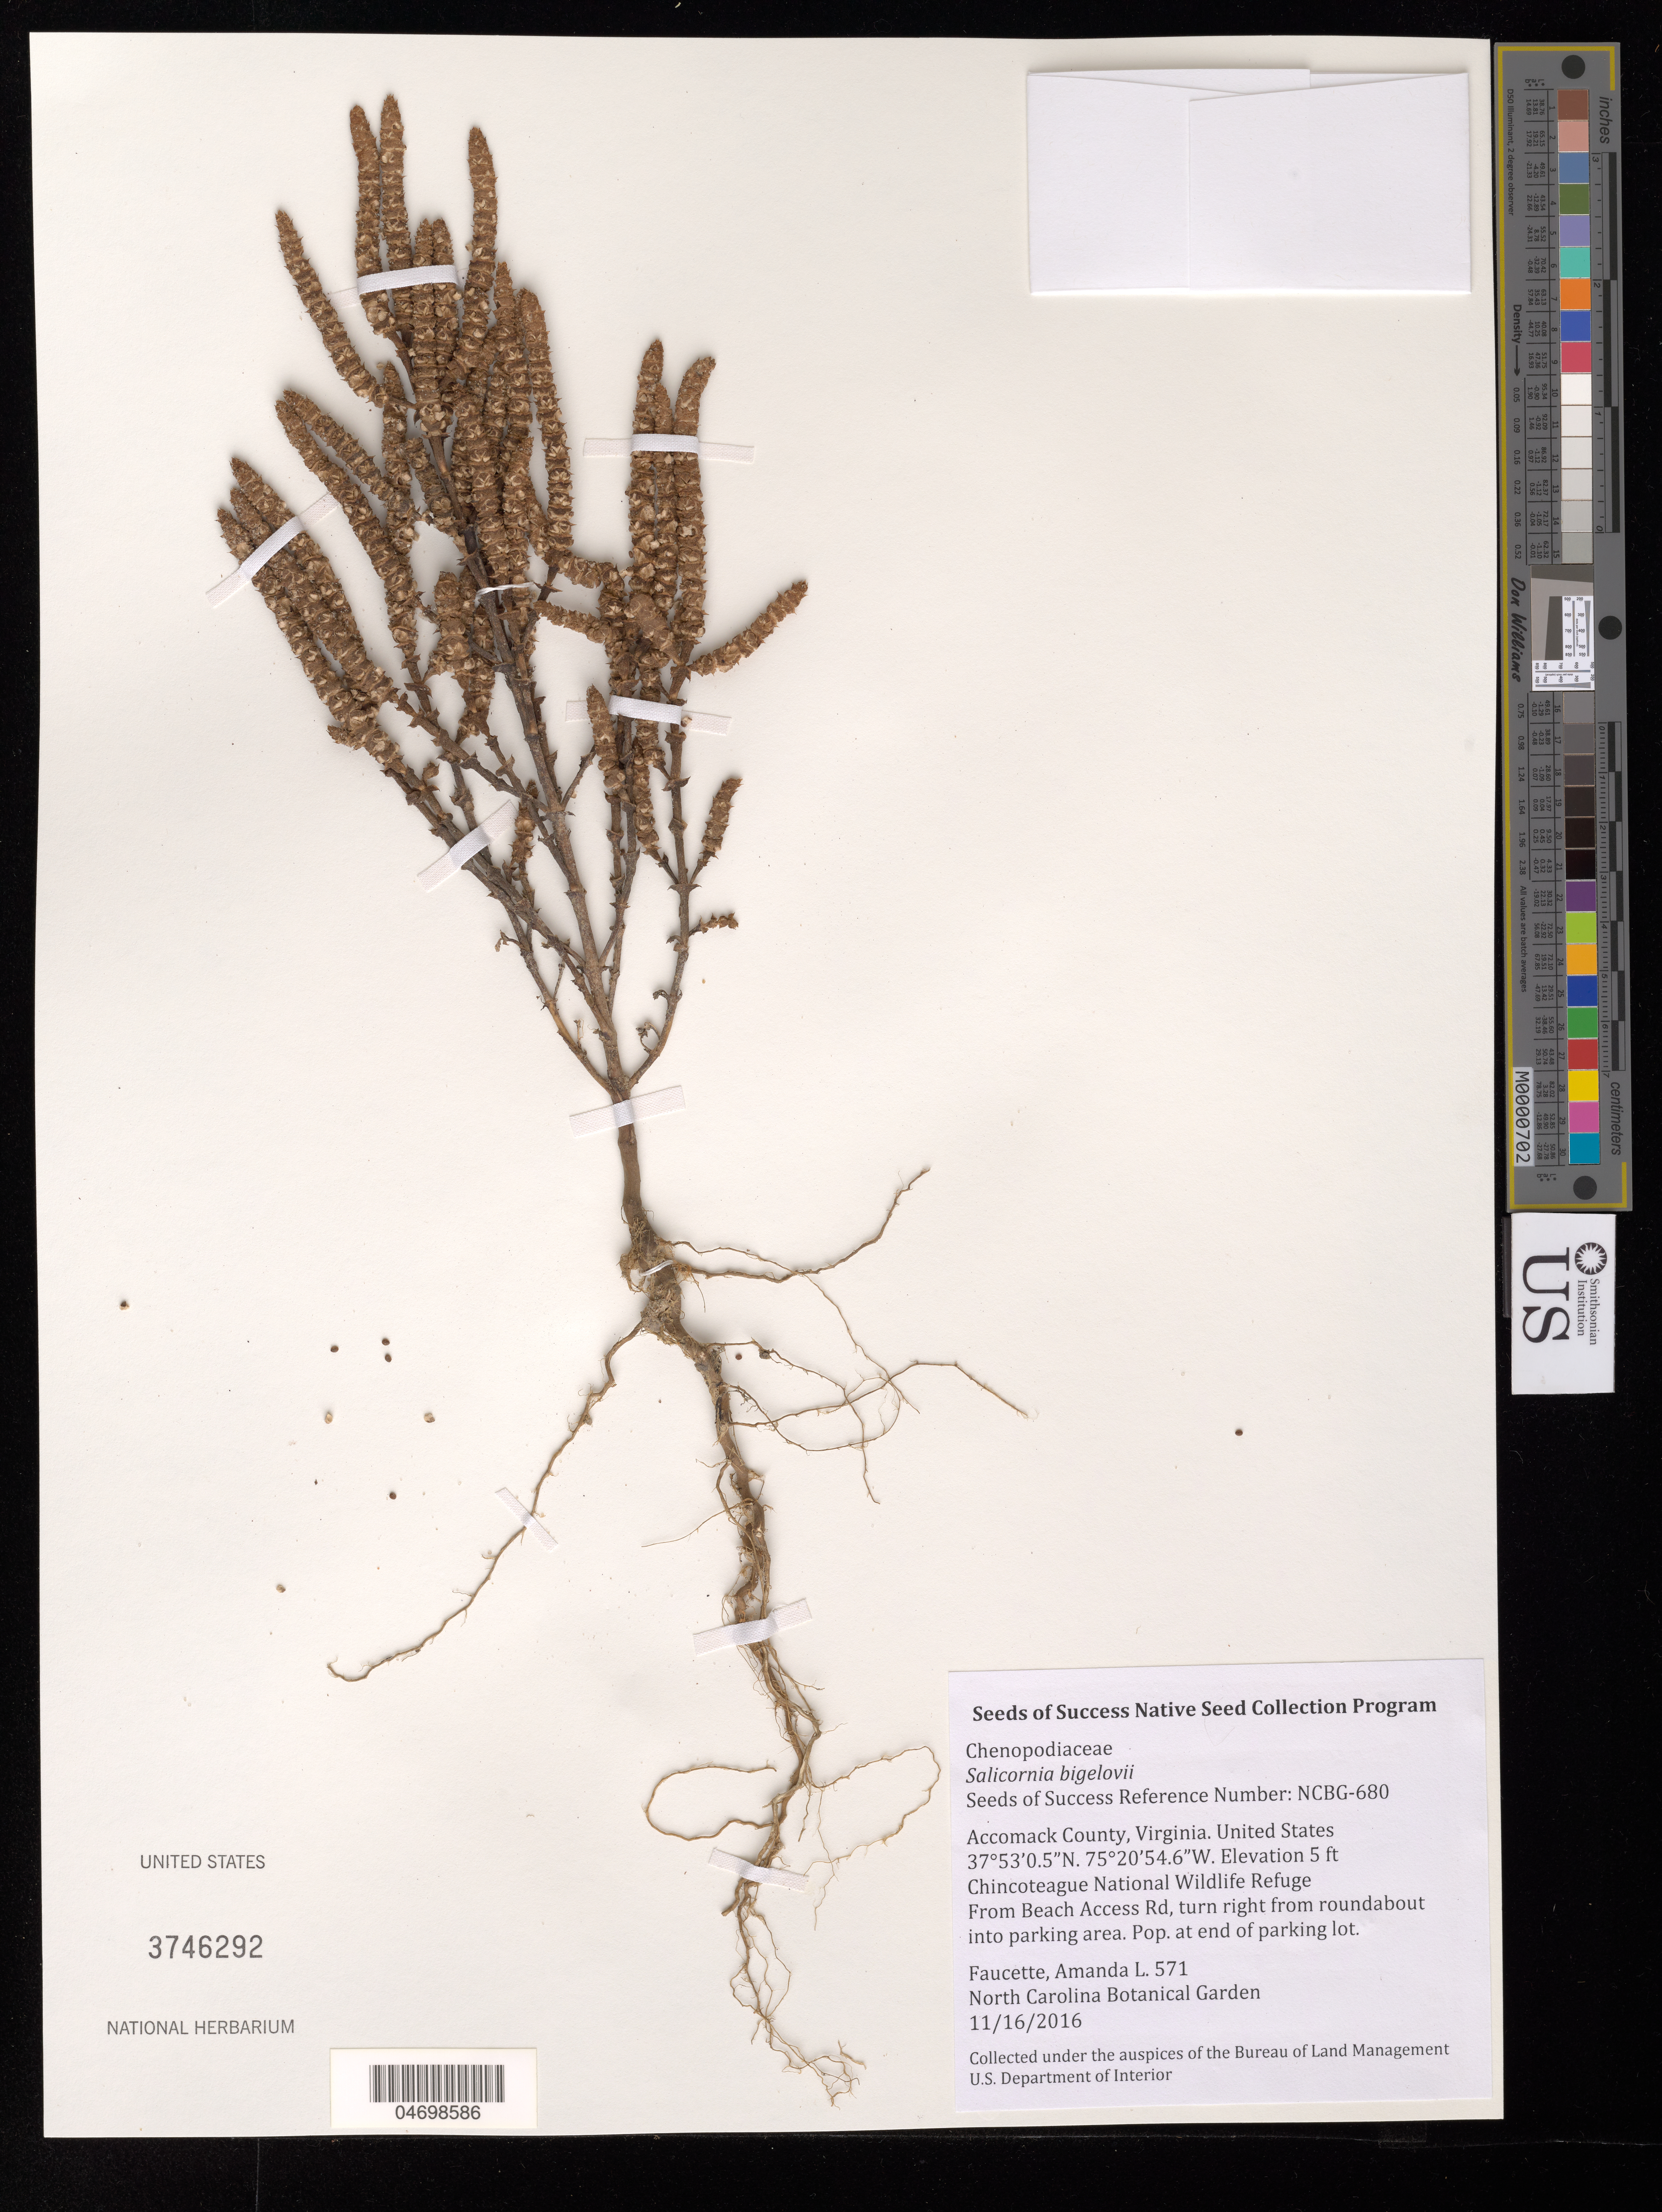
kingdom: Plantae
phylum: Tracheophyta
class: Magnoliopsida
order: Caryophyllales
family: Amaranthaceae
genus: Salicornia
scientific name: Salicornia bigelovii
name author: Torr.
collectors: A. Faucette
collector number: NCBG-680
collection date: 2016-11-16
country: United States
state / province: Virginia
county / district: Accomack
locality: Chincoteague National Wildlife Refuge, Beach Access Rd south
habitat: Interdune Brackish Marsh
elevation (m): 2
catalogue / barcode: US 3746292